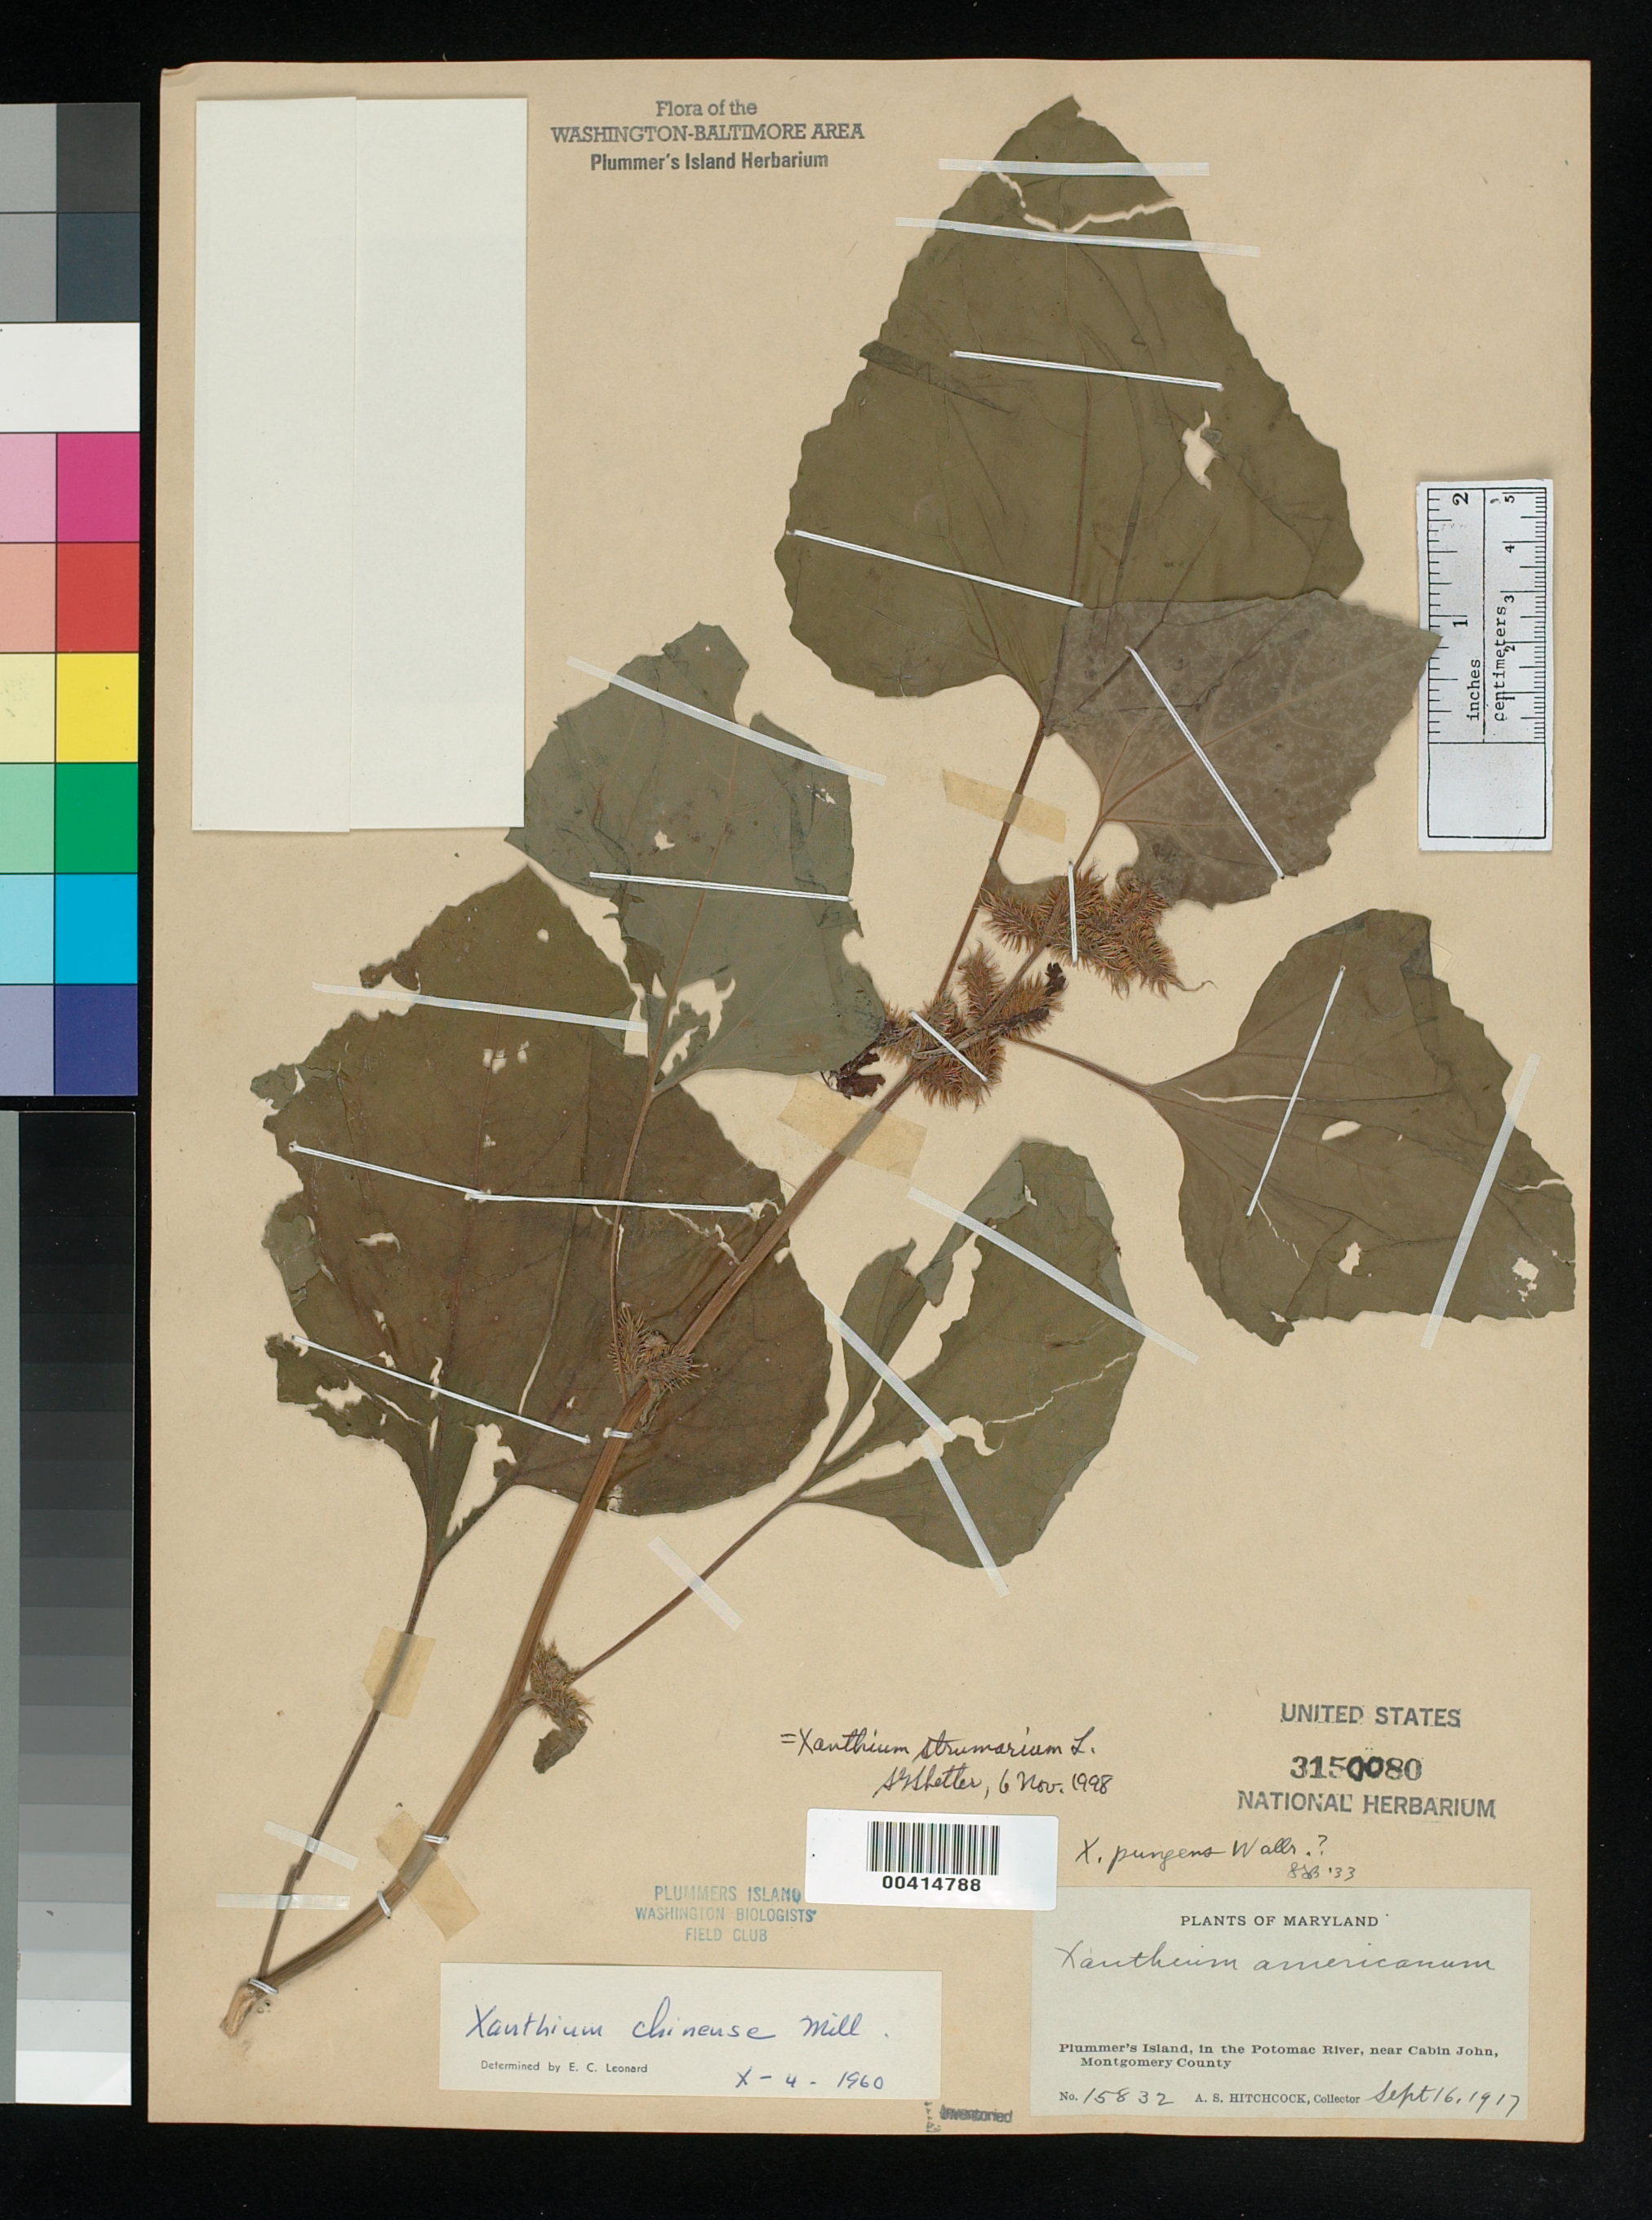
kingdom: Plantae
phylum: Tracheophyta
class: Magnoliopsida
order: Asterales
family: Asteraceae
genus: Xanthium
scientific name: Xanthium strumarium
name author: L.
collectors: A. S. Hitchcock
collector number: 15832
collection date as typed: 16 Sep 1917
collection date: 1917-09-16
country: United States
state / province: Maryland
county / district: Montgomery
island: Plummers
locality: Plummer's Island Plummers Island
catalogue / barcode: US 3150080